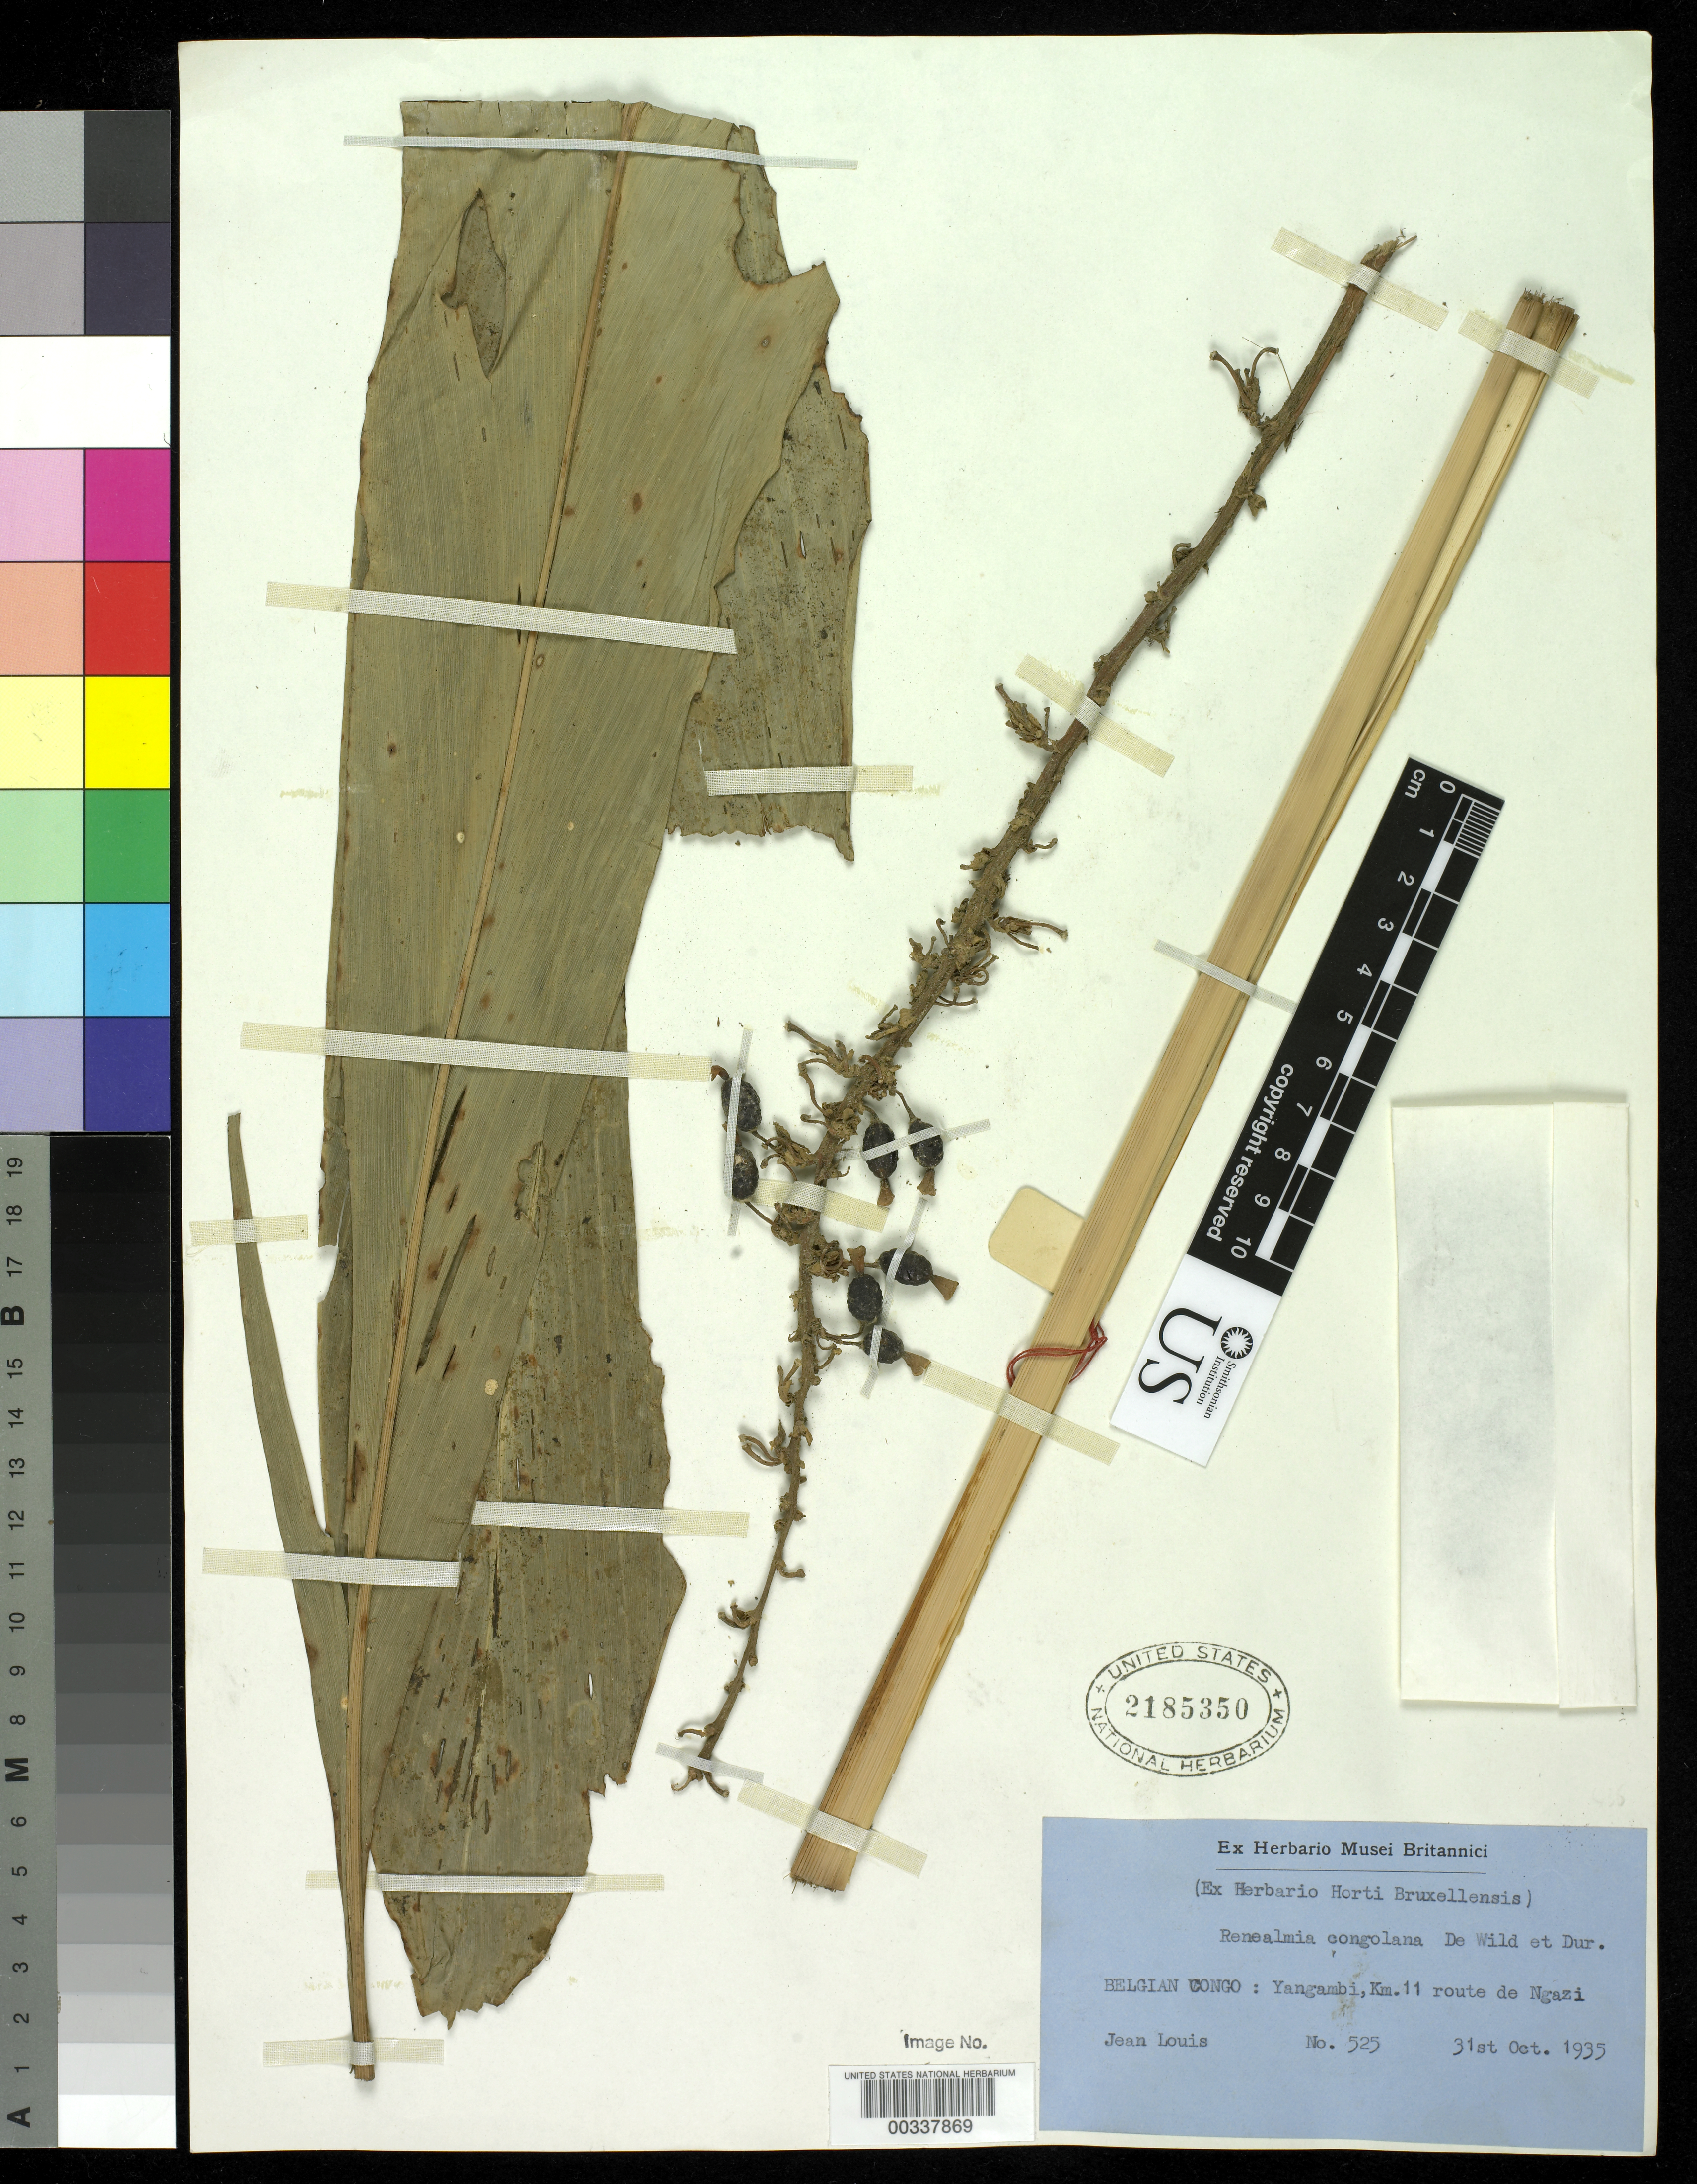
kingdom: Plantae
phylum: Tracheophyta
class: Liliopsida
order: Zingiberales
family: Zingiberaceae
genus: Renealmia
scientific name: Renealmia congolana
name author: De Wild. & Durand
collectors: J. Louis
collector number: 525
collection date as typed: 31 Oct 1935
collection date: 1935-10-31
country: Congo, Democratic Republic of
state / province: Tshopo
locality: Belgian congo: yangambi, km 11 route de ngazi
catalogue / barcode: US 2185350